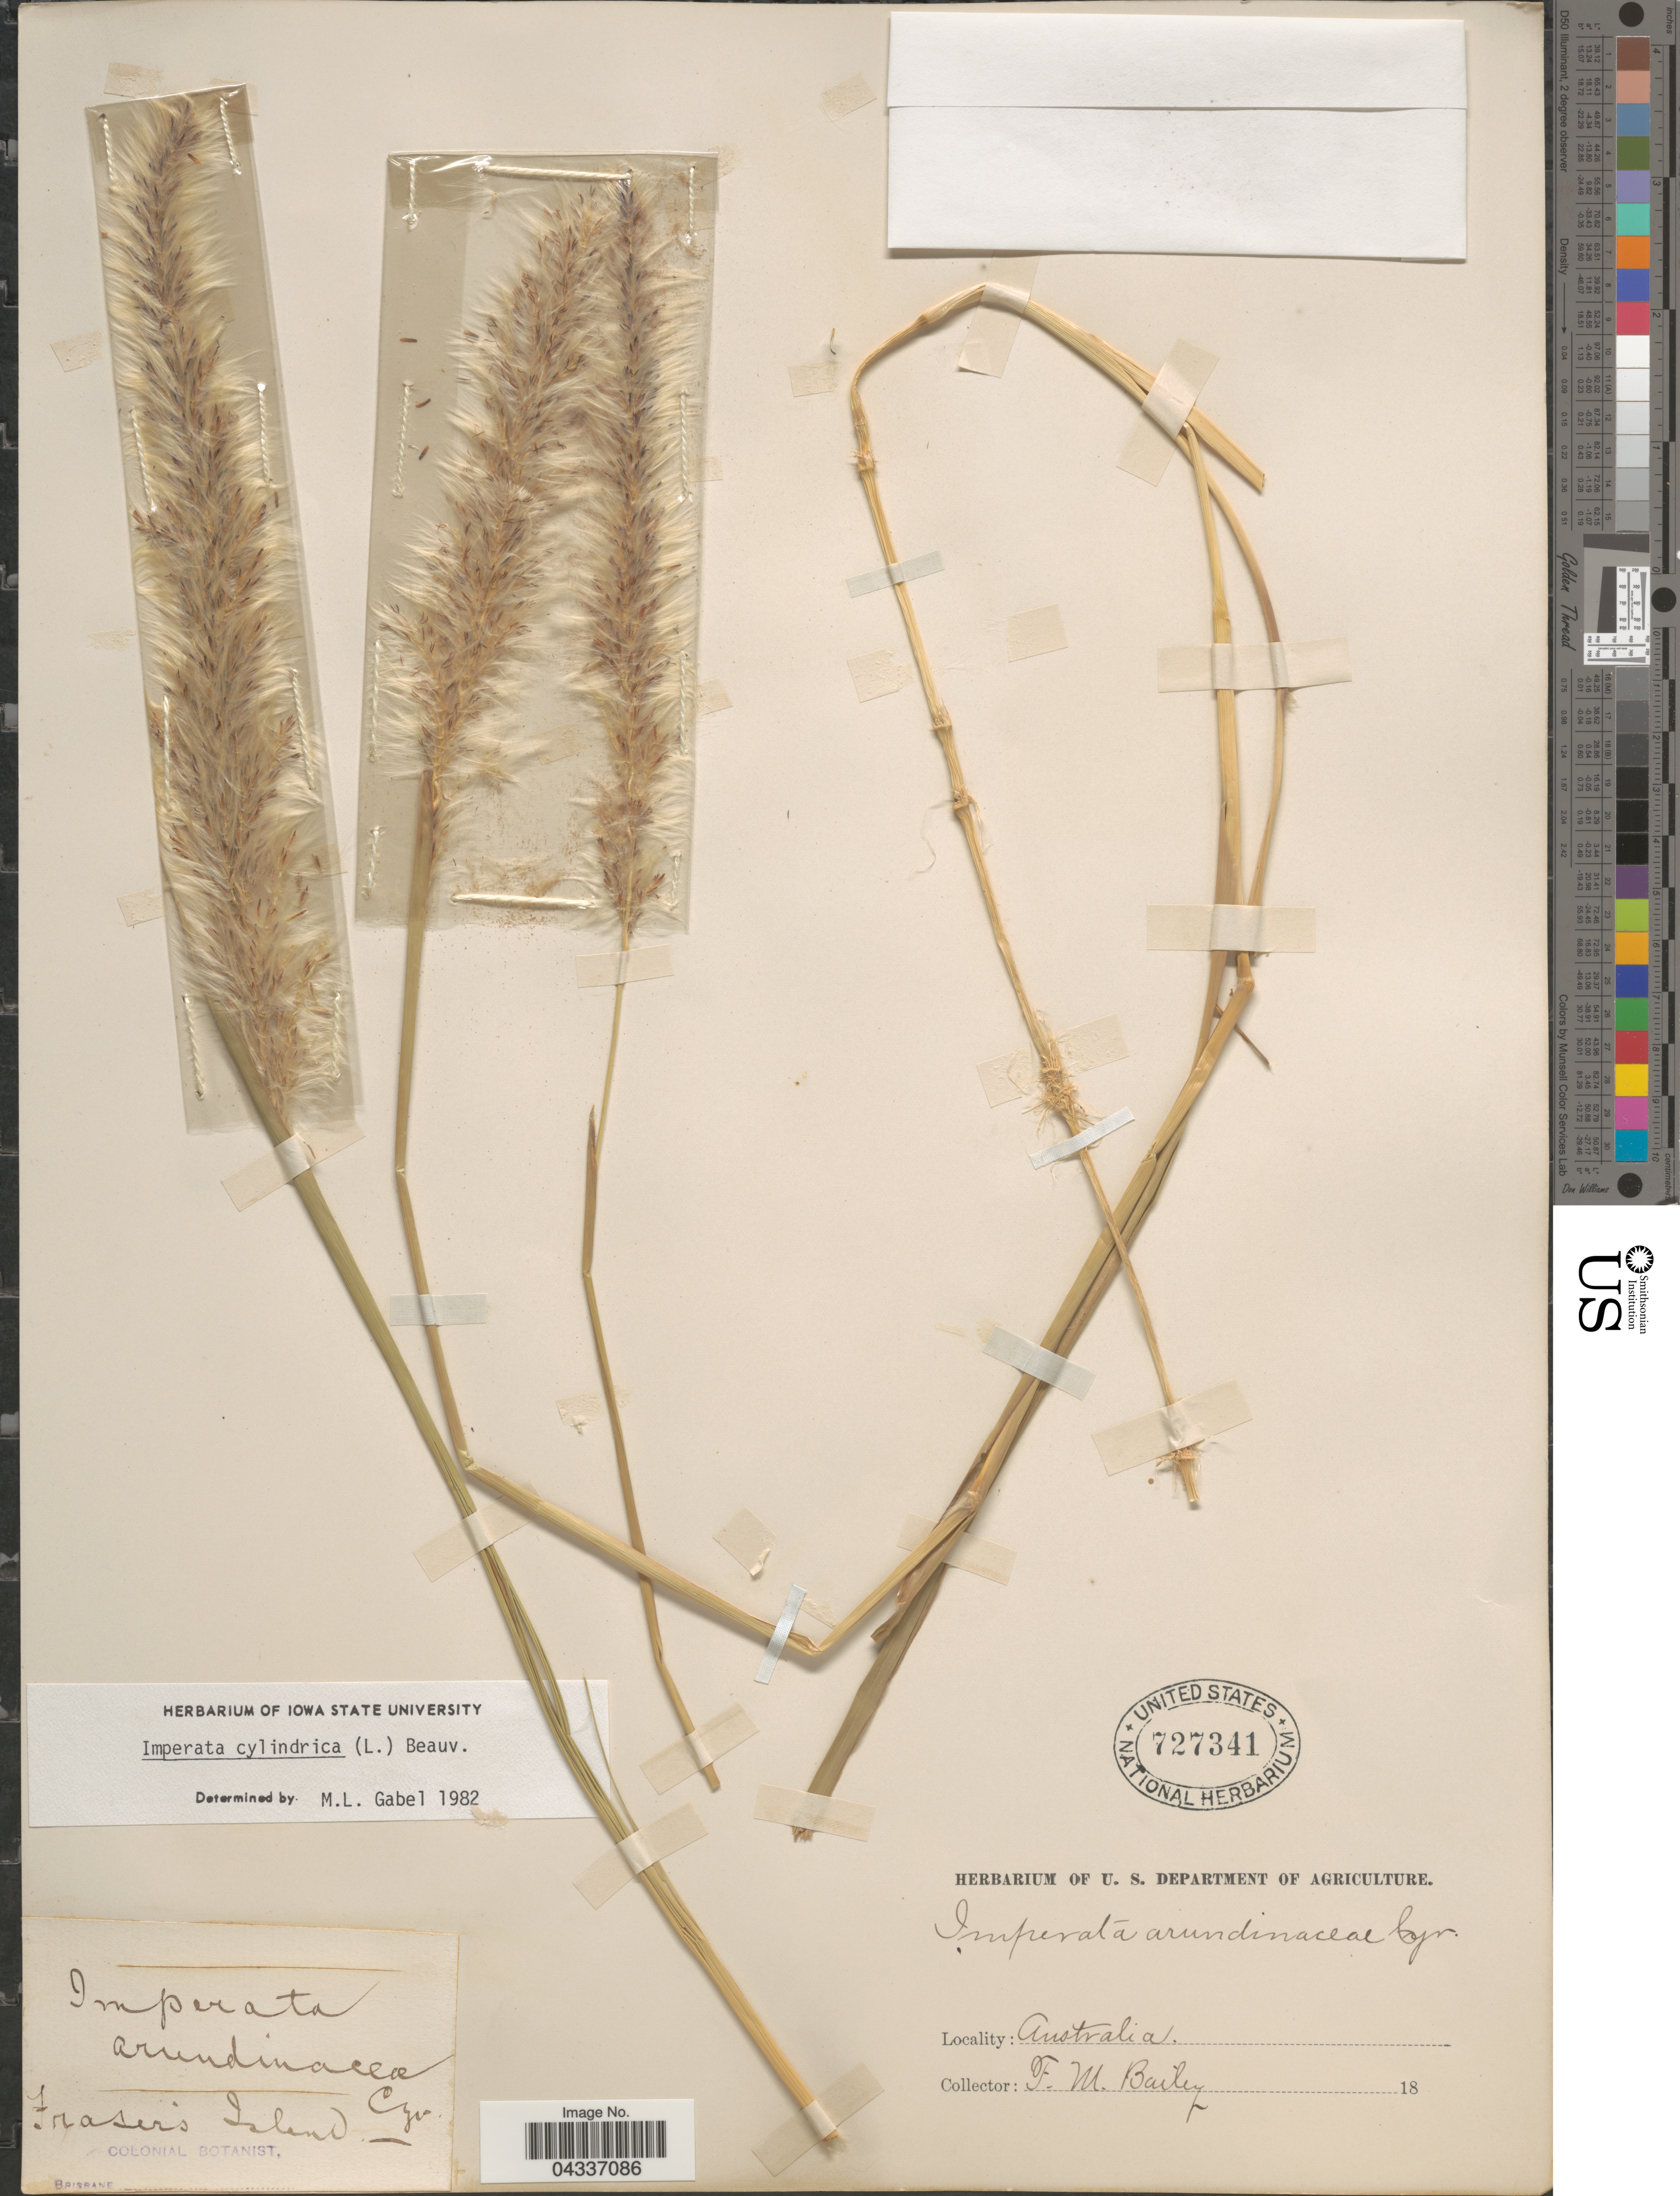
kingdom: Plantae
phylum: Tracheophyta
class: Liliopsida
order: Poales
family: Poaceae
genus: Imperata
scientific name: Imperata cylindrica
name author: (L.) P. Beauv.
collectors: F. M. Bailey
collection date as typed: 18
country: Australia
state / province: Queensland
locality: Fraser's Island.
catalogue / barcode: US 727341